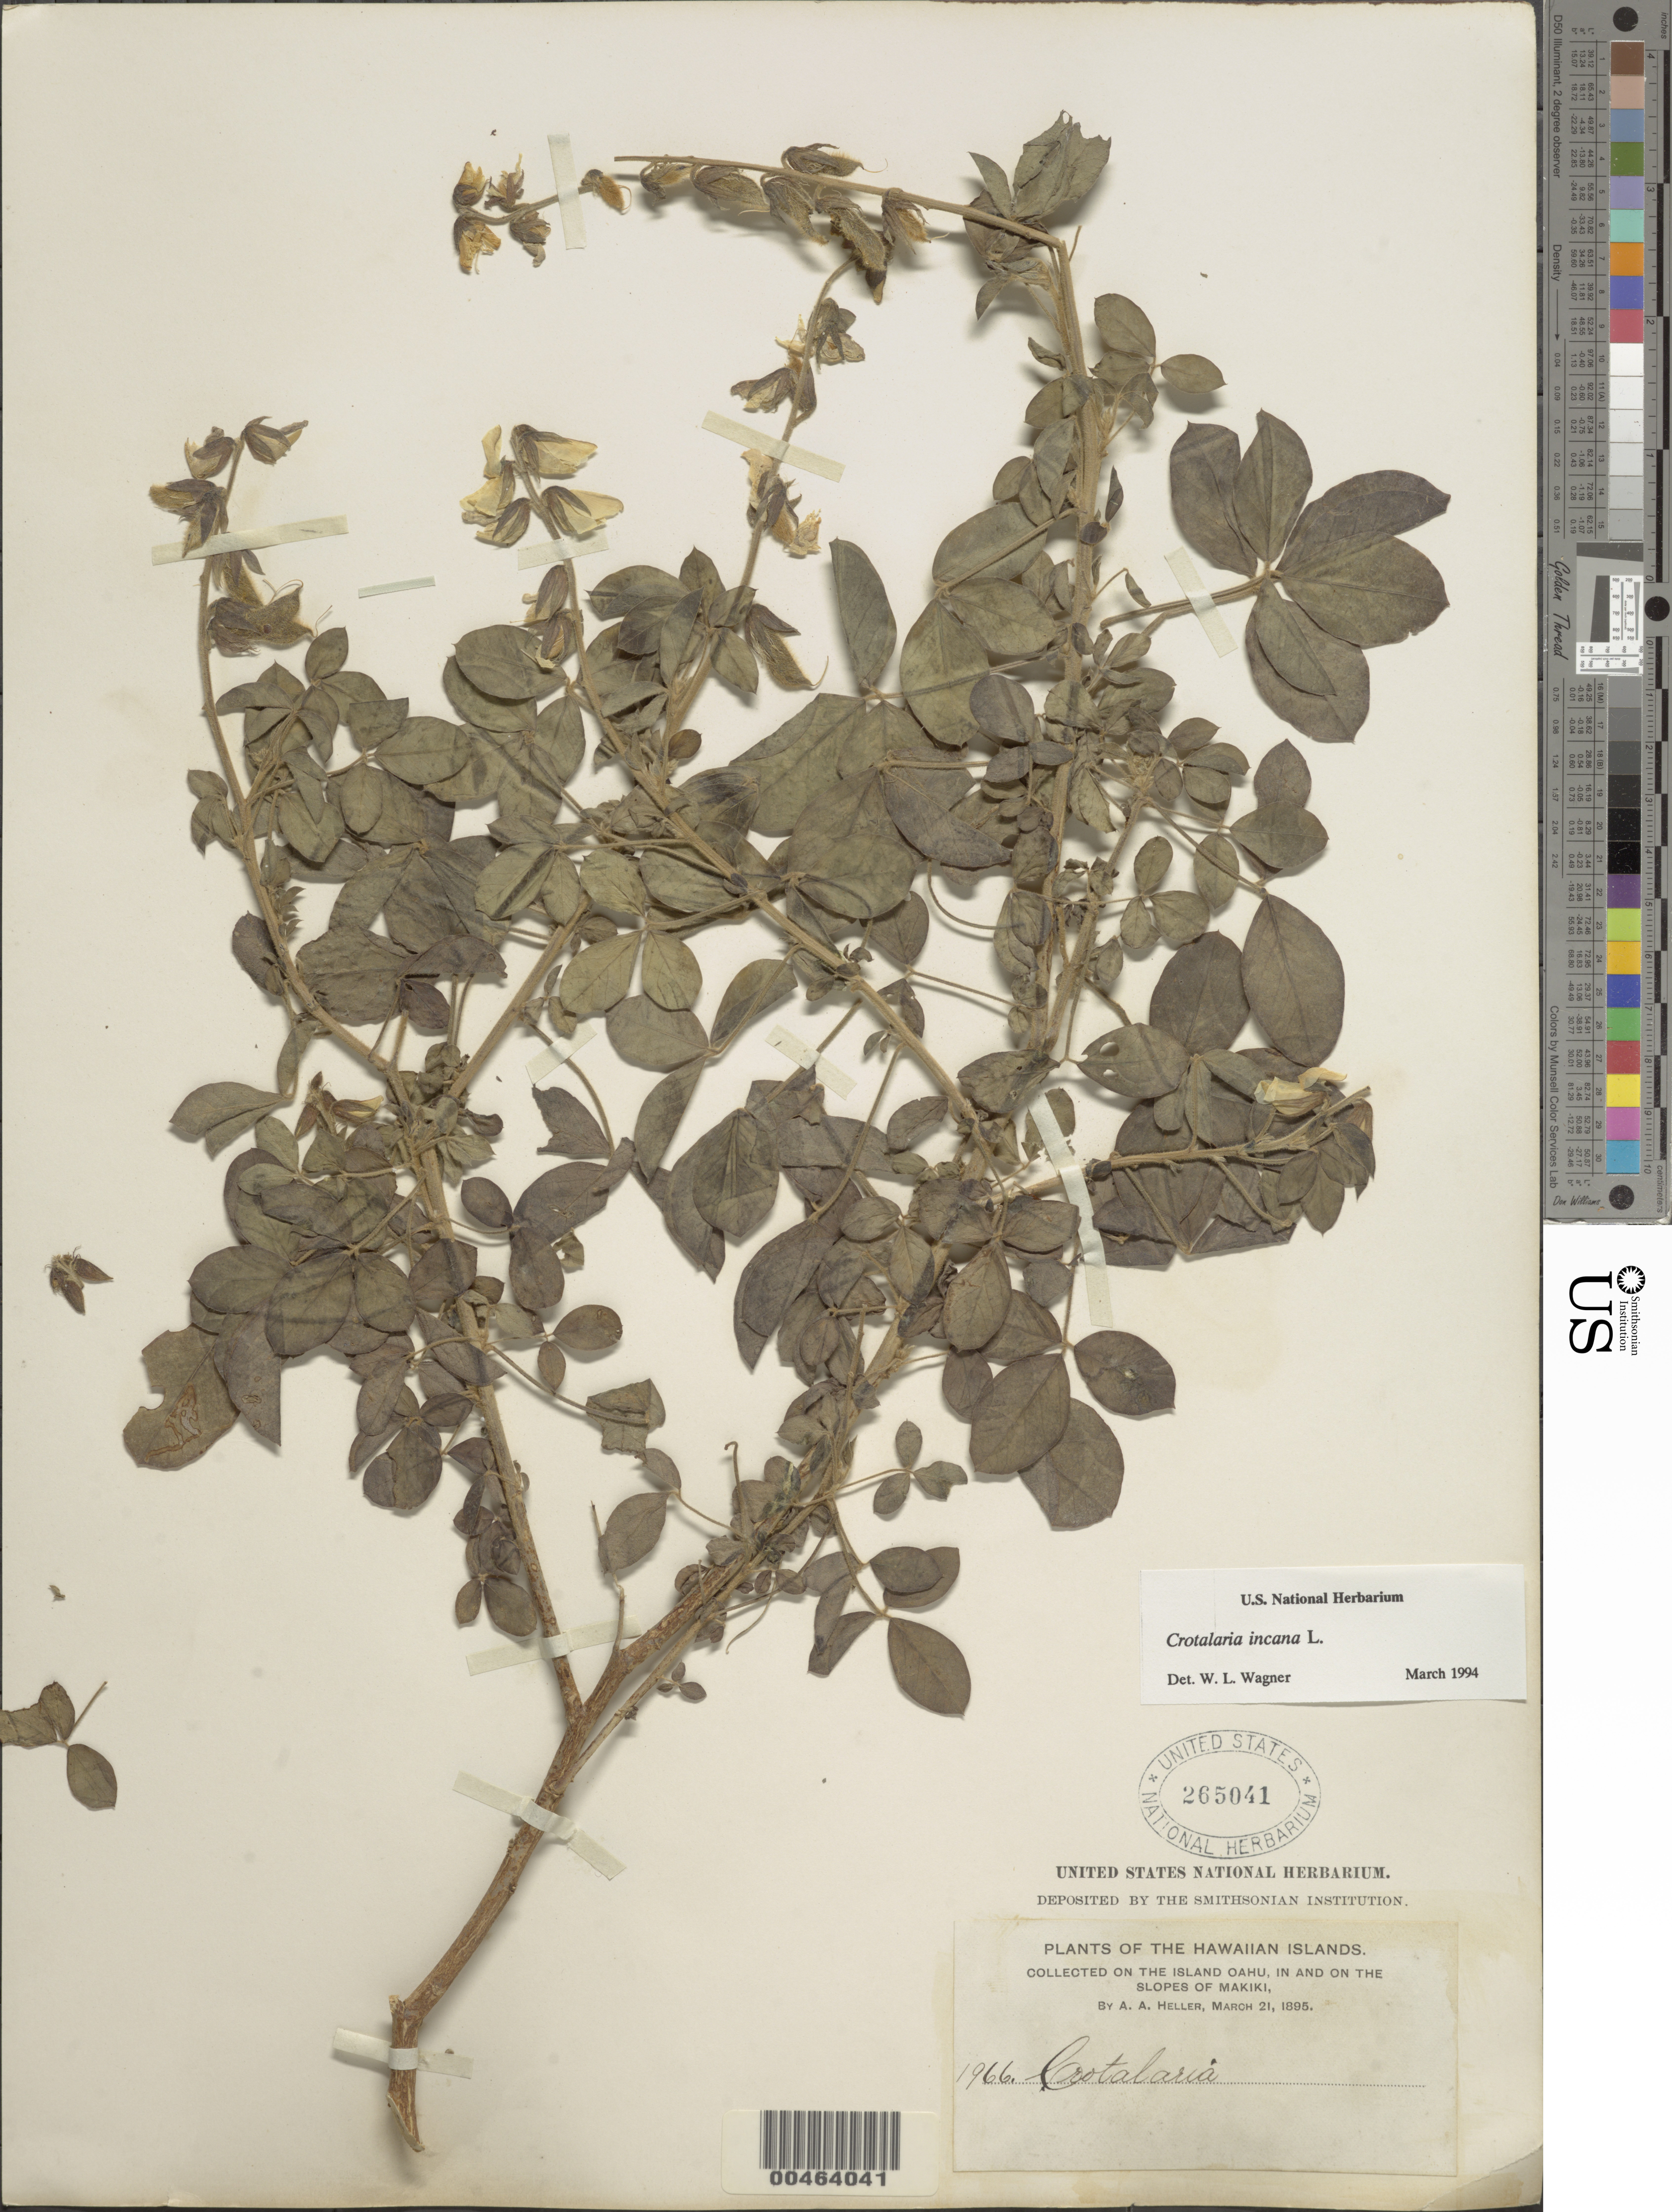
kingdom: Plantae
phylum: Tracheophyta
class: Magnoliopsida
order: Fabales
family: Fabaceae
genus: Crotalaria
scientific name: Crotalaria incana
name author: L.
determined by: Wagner, W. L., (BOT), Smithsonian Institution - National Museum of Natural History (UNITED STATES)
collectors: A. A. Heller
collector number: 1966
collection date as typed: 21 Mar 1895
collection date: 1895-03-21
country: United States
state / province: Hawaii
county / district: Honolulu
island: Oahu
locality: In and on the slopes of Makiki.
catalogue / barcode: US 265041